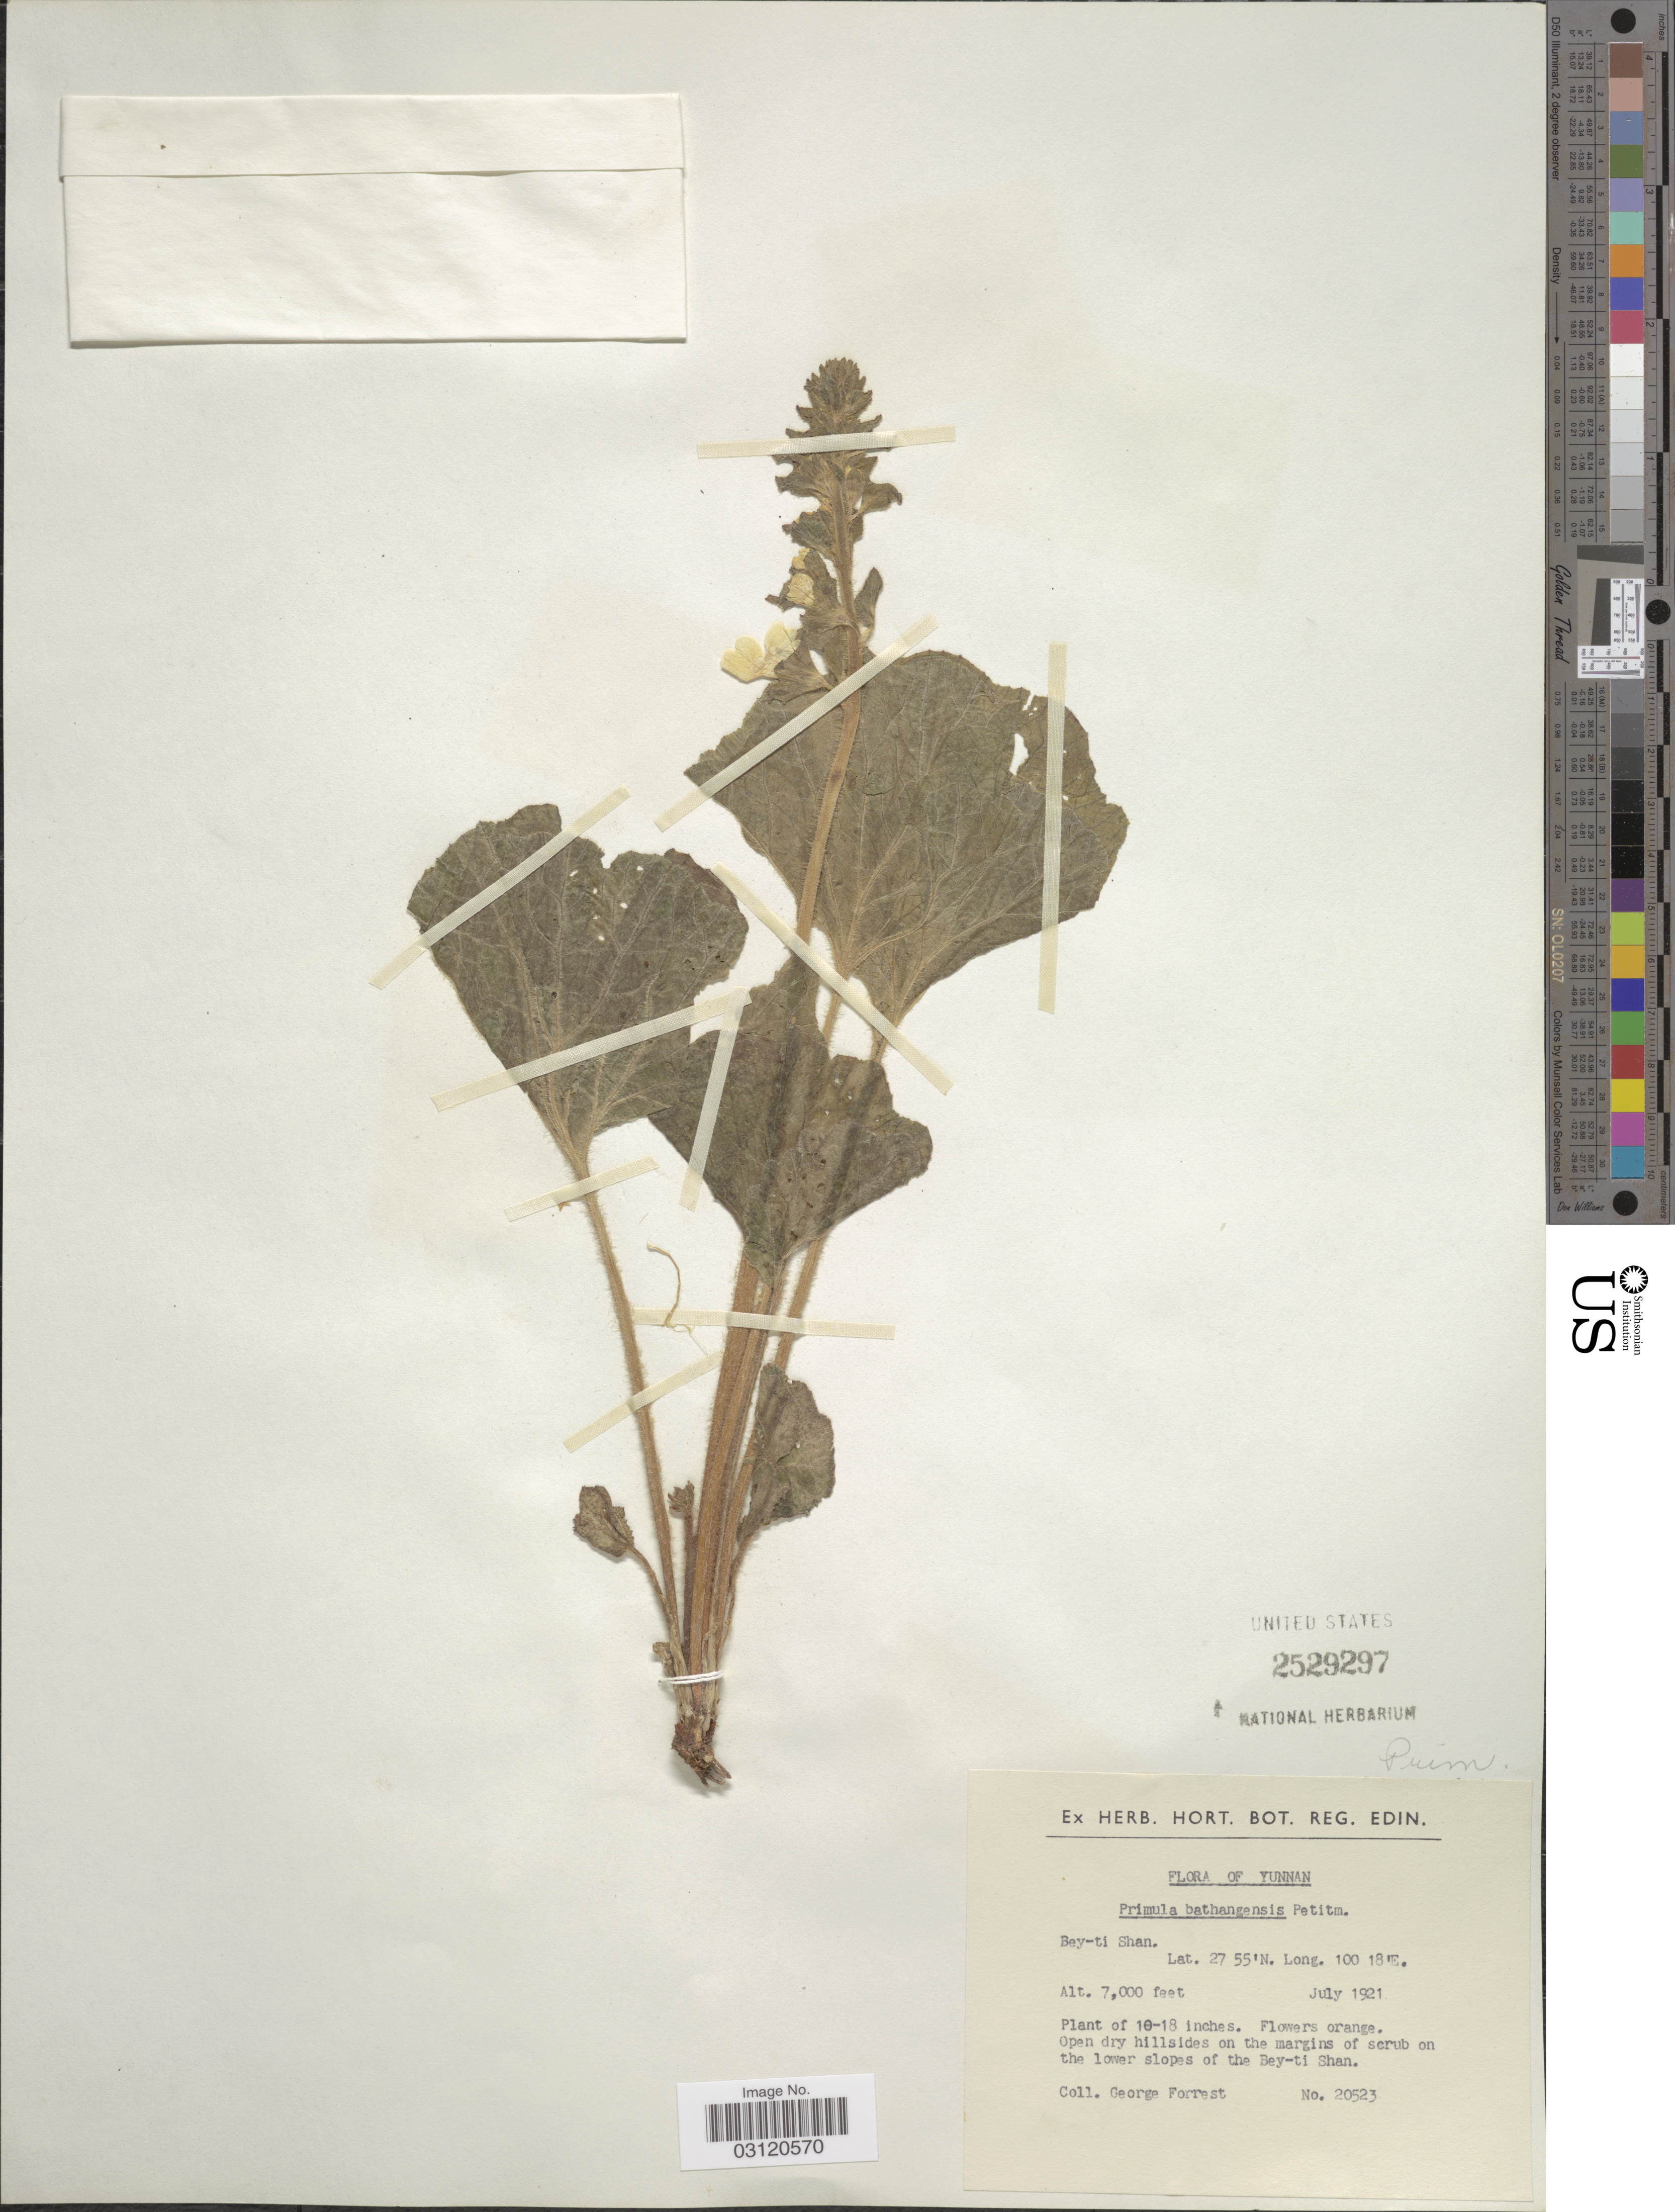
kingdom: Plantae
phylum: Tracheophyta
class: Magnoliopsida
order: Ericales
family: Primulaceae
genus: Primula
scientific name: Primula bathangensis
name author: Petitm.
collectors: G. Forrest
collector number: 20523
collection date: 1921-07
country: China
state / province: Yunnan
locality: Bey-ti Shan, Open dry hillsides on the margins of scrub on the lower slopes of the Bey-ti Shan.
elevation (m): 2134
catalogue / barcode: US 2529297